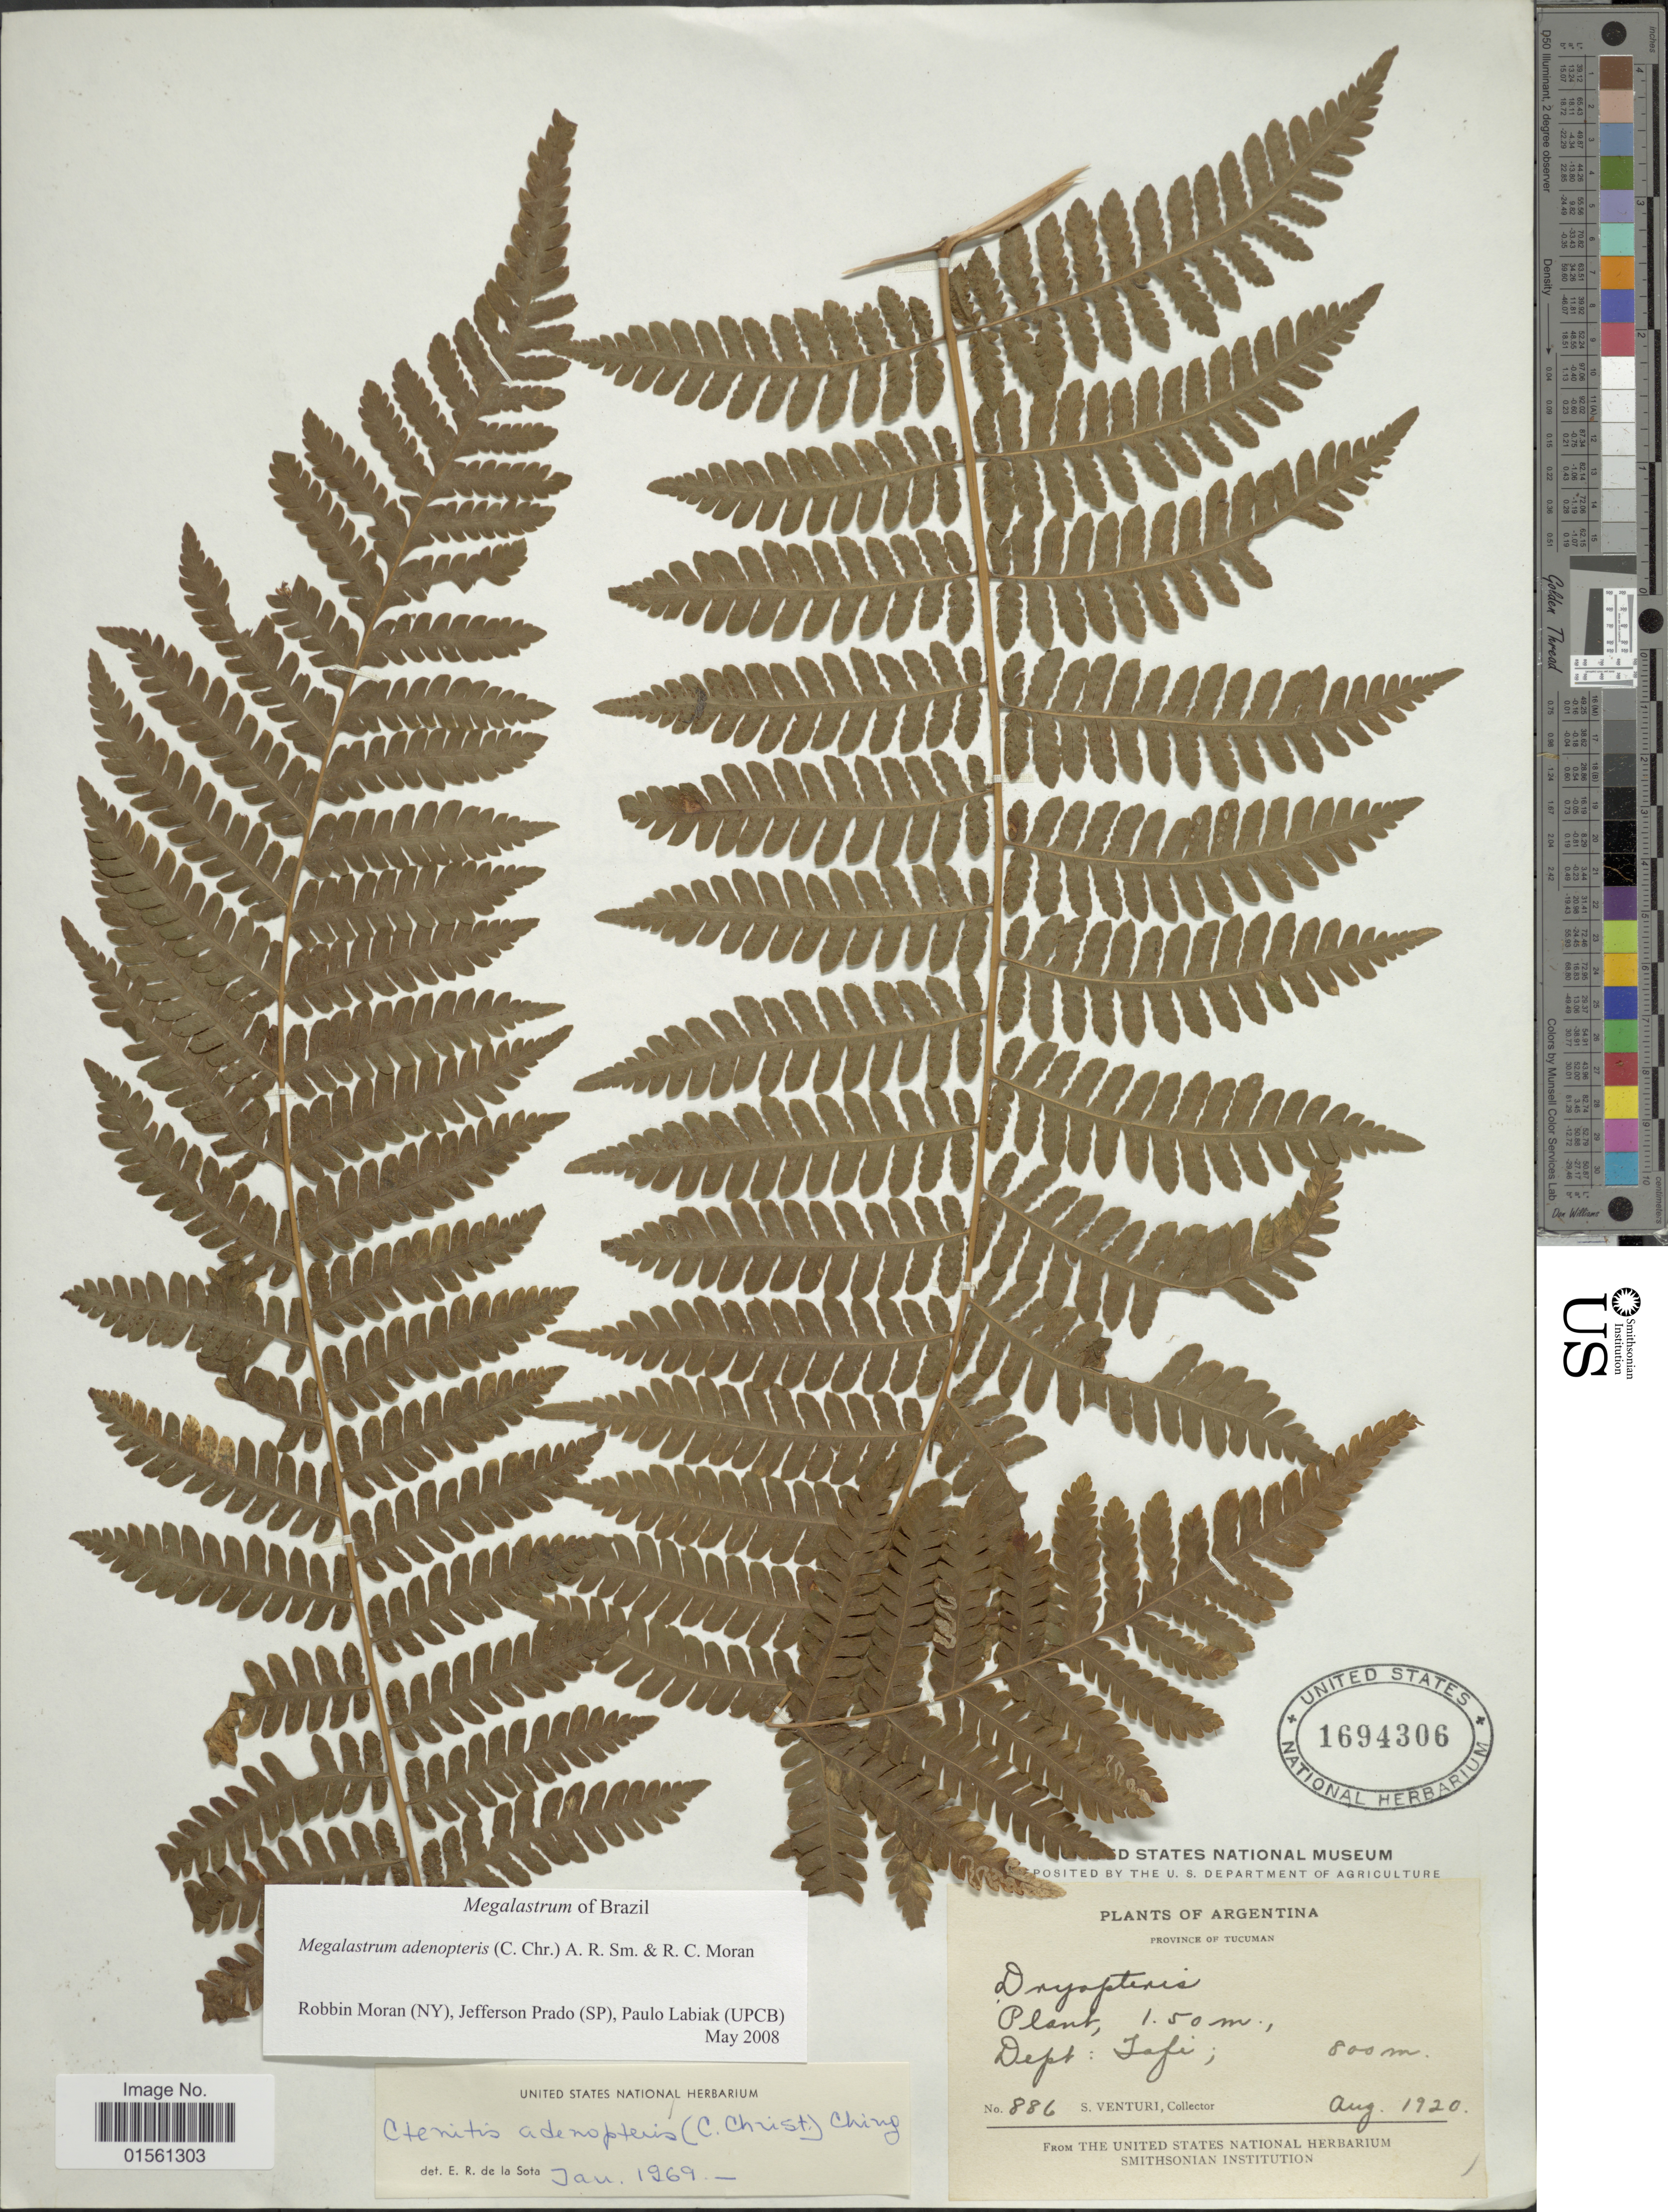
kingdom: Plantae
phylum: Tracheophyta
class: Polypodiopsida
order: Polypodiales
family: Dryopteridaceae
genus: Megalastrum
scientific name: Megalastrum adenopteris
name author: (C. Chr.) A.R. Sm. & R.C. Moran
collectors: S. Venturi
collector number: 886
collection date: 1920-08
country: Argentina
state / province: Tucuman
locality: Dept.: Jafi.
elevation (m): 800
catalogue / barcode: US 1694306